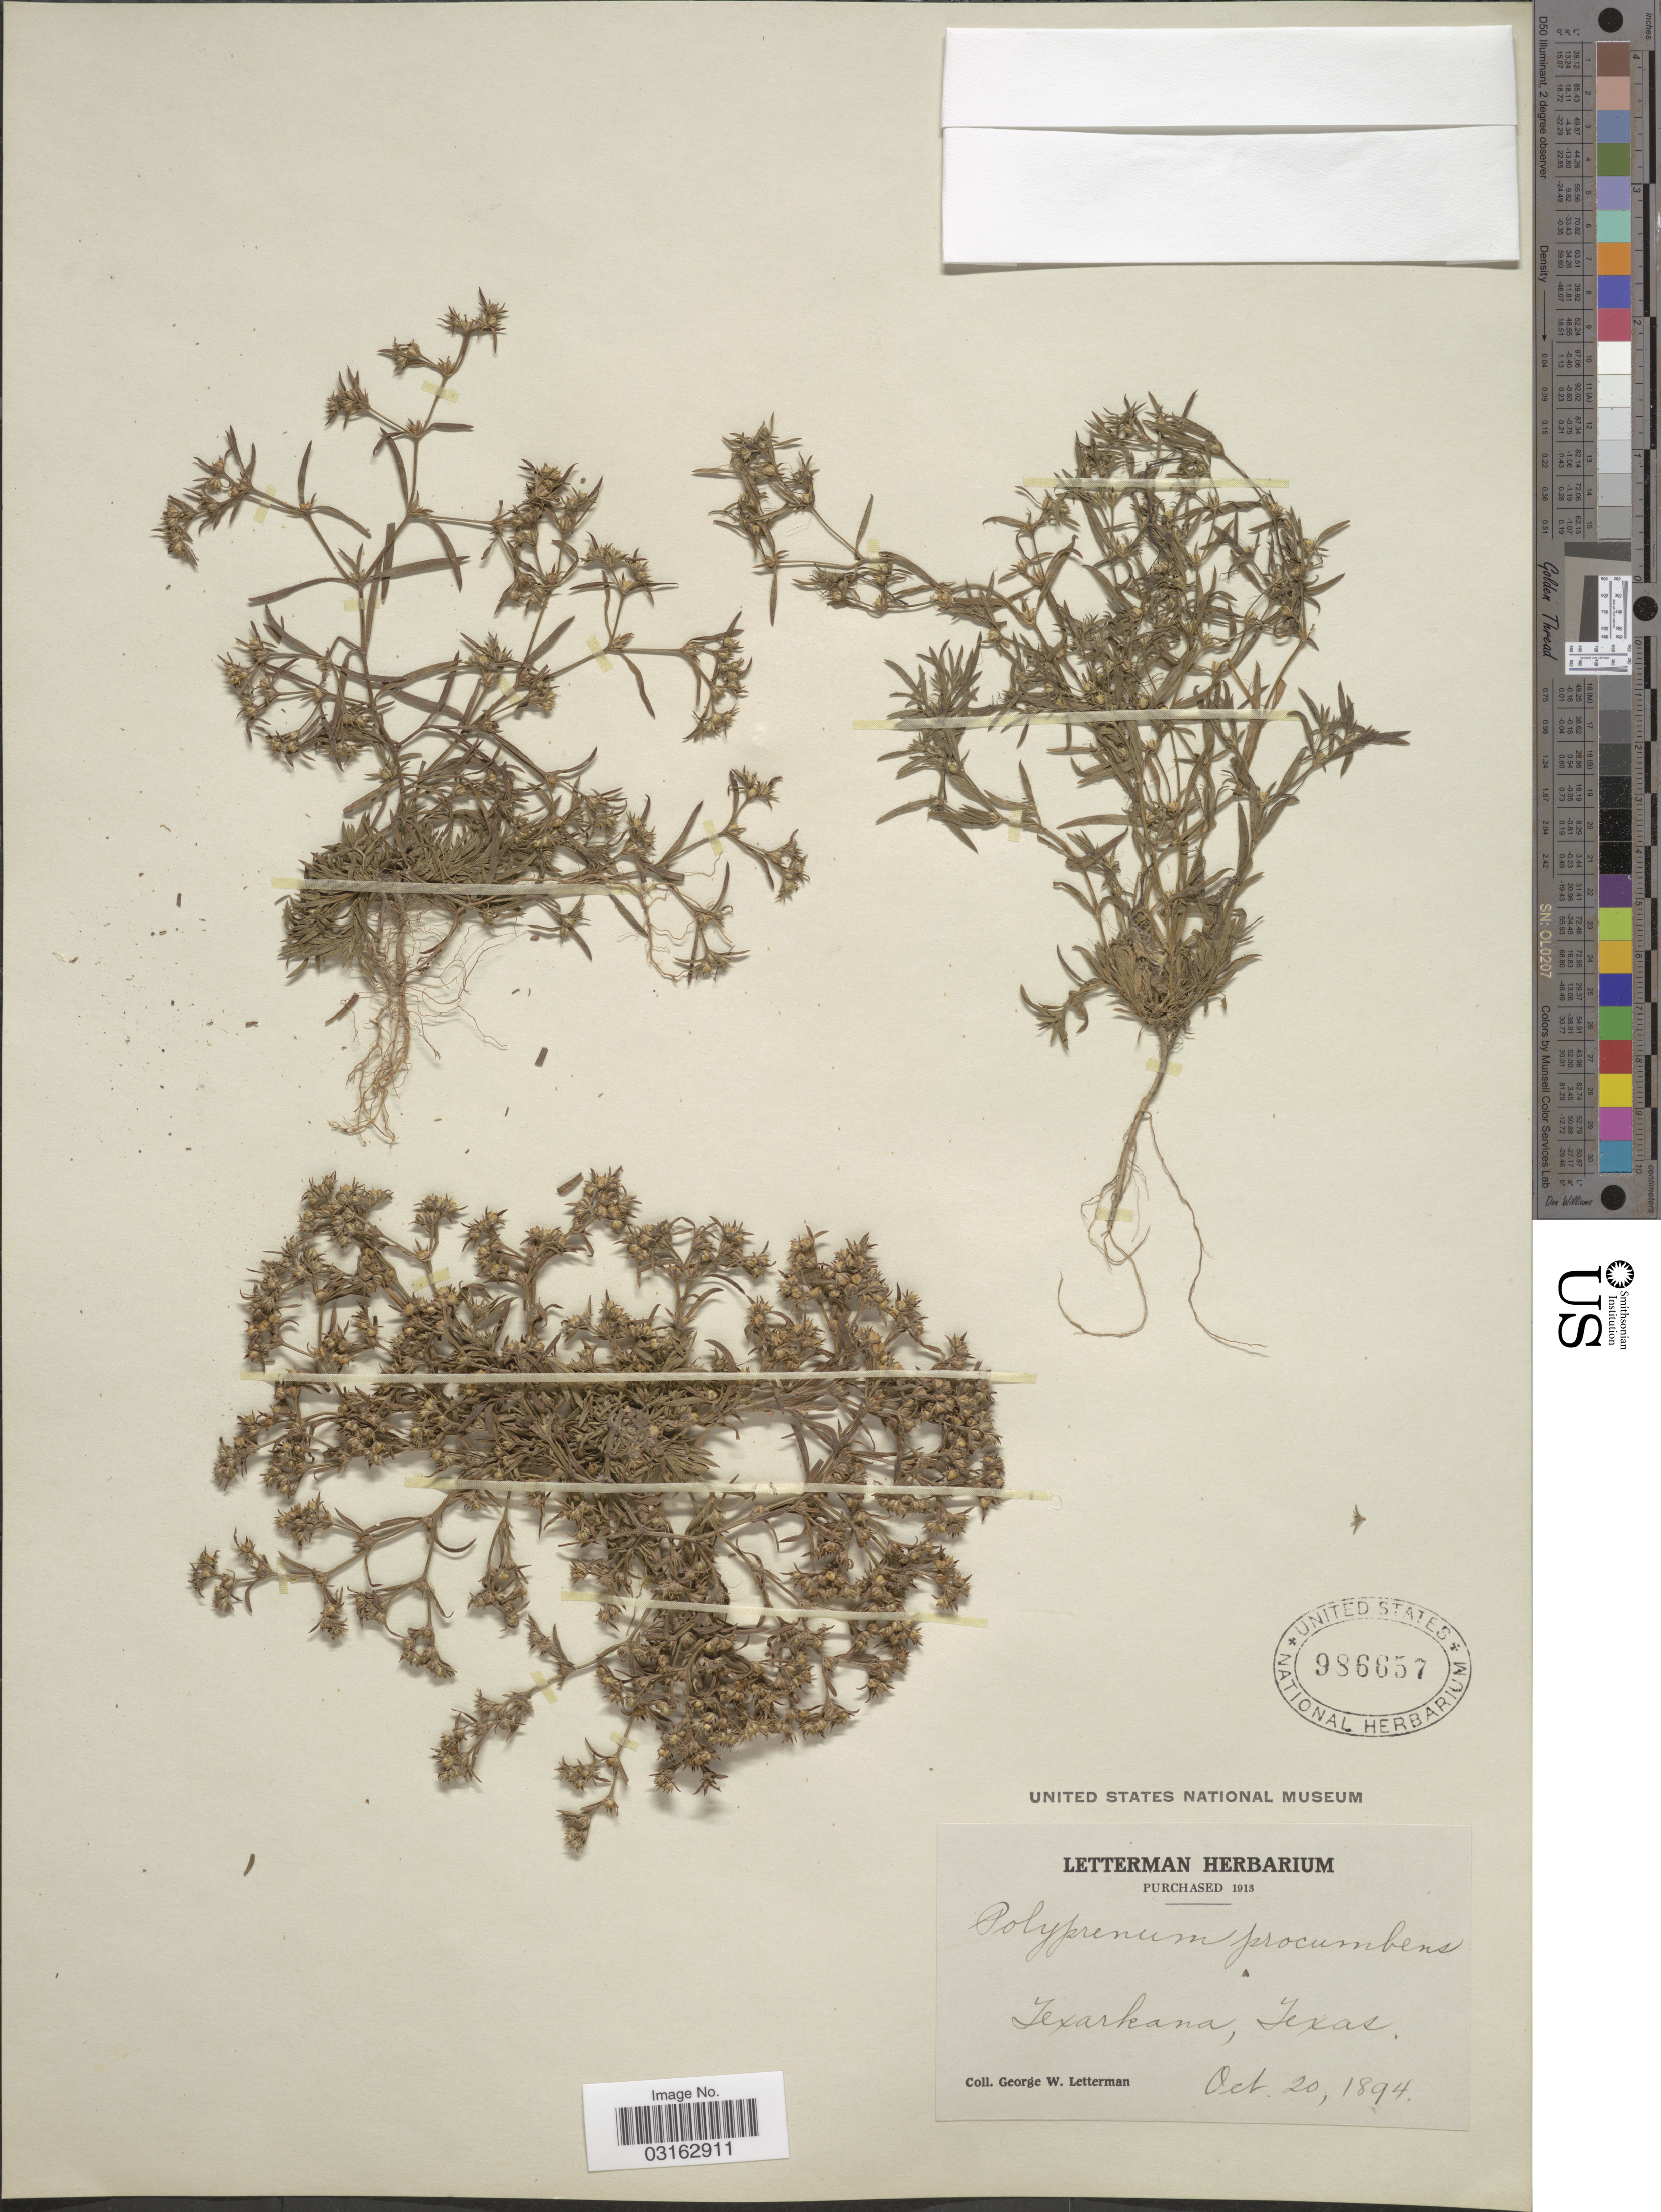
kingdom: Plantae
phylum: Tracheophyta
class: Magnoliopsida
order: Lamiales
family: Tetrachondraceae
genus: Polypremum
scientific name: Polypremum procumbens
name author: L.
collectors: G. W. Letterman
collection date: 1894-10-20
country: United States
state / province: Texas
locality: Texarkana.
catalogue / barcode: US 986657